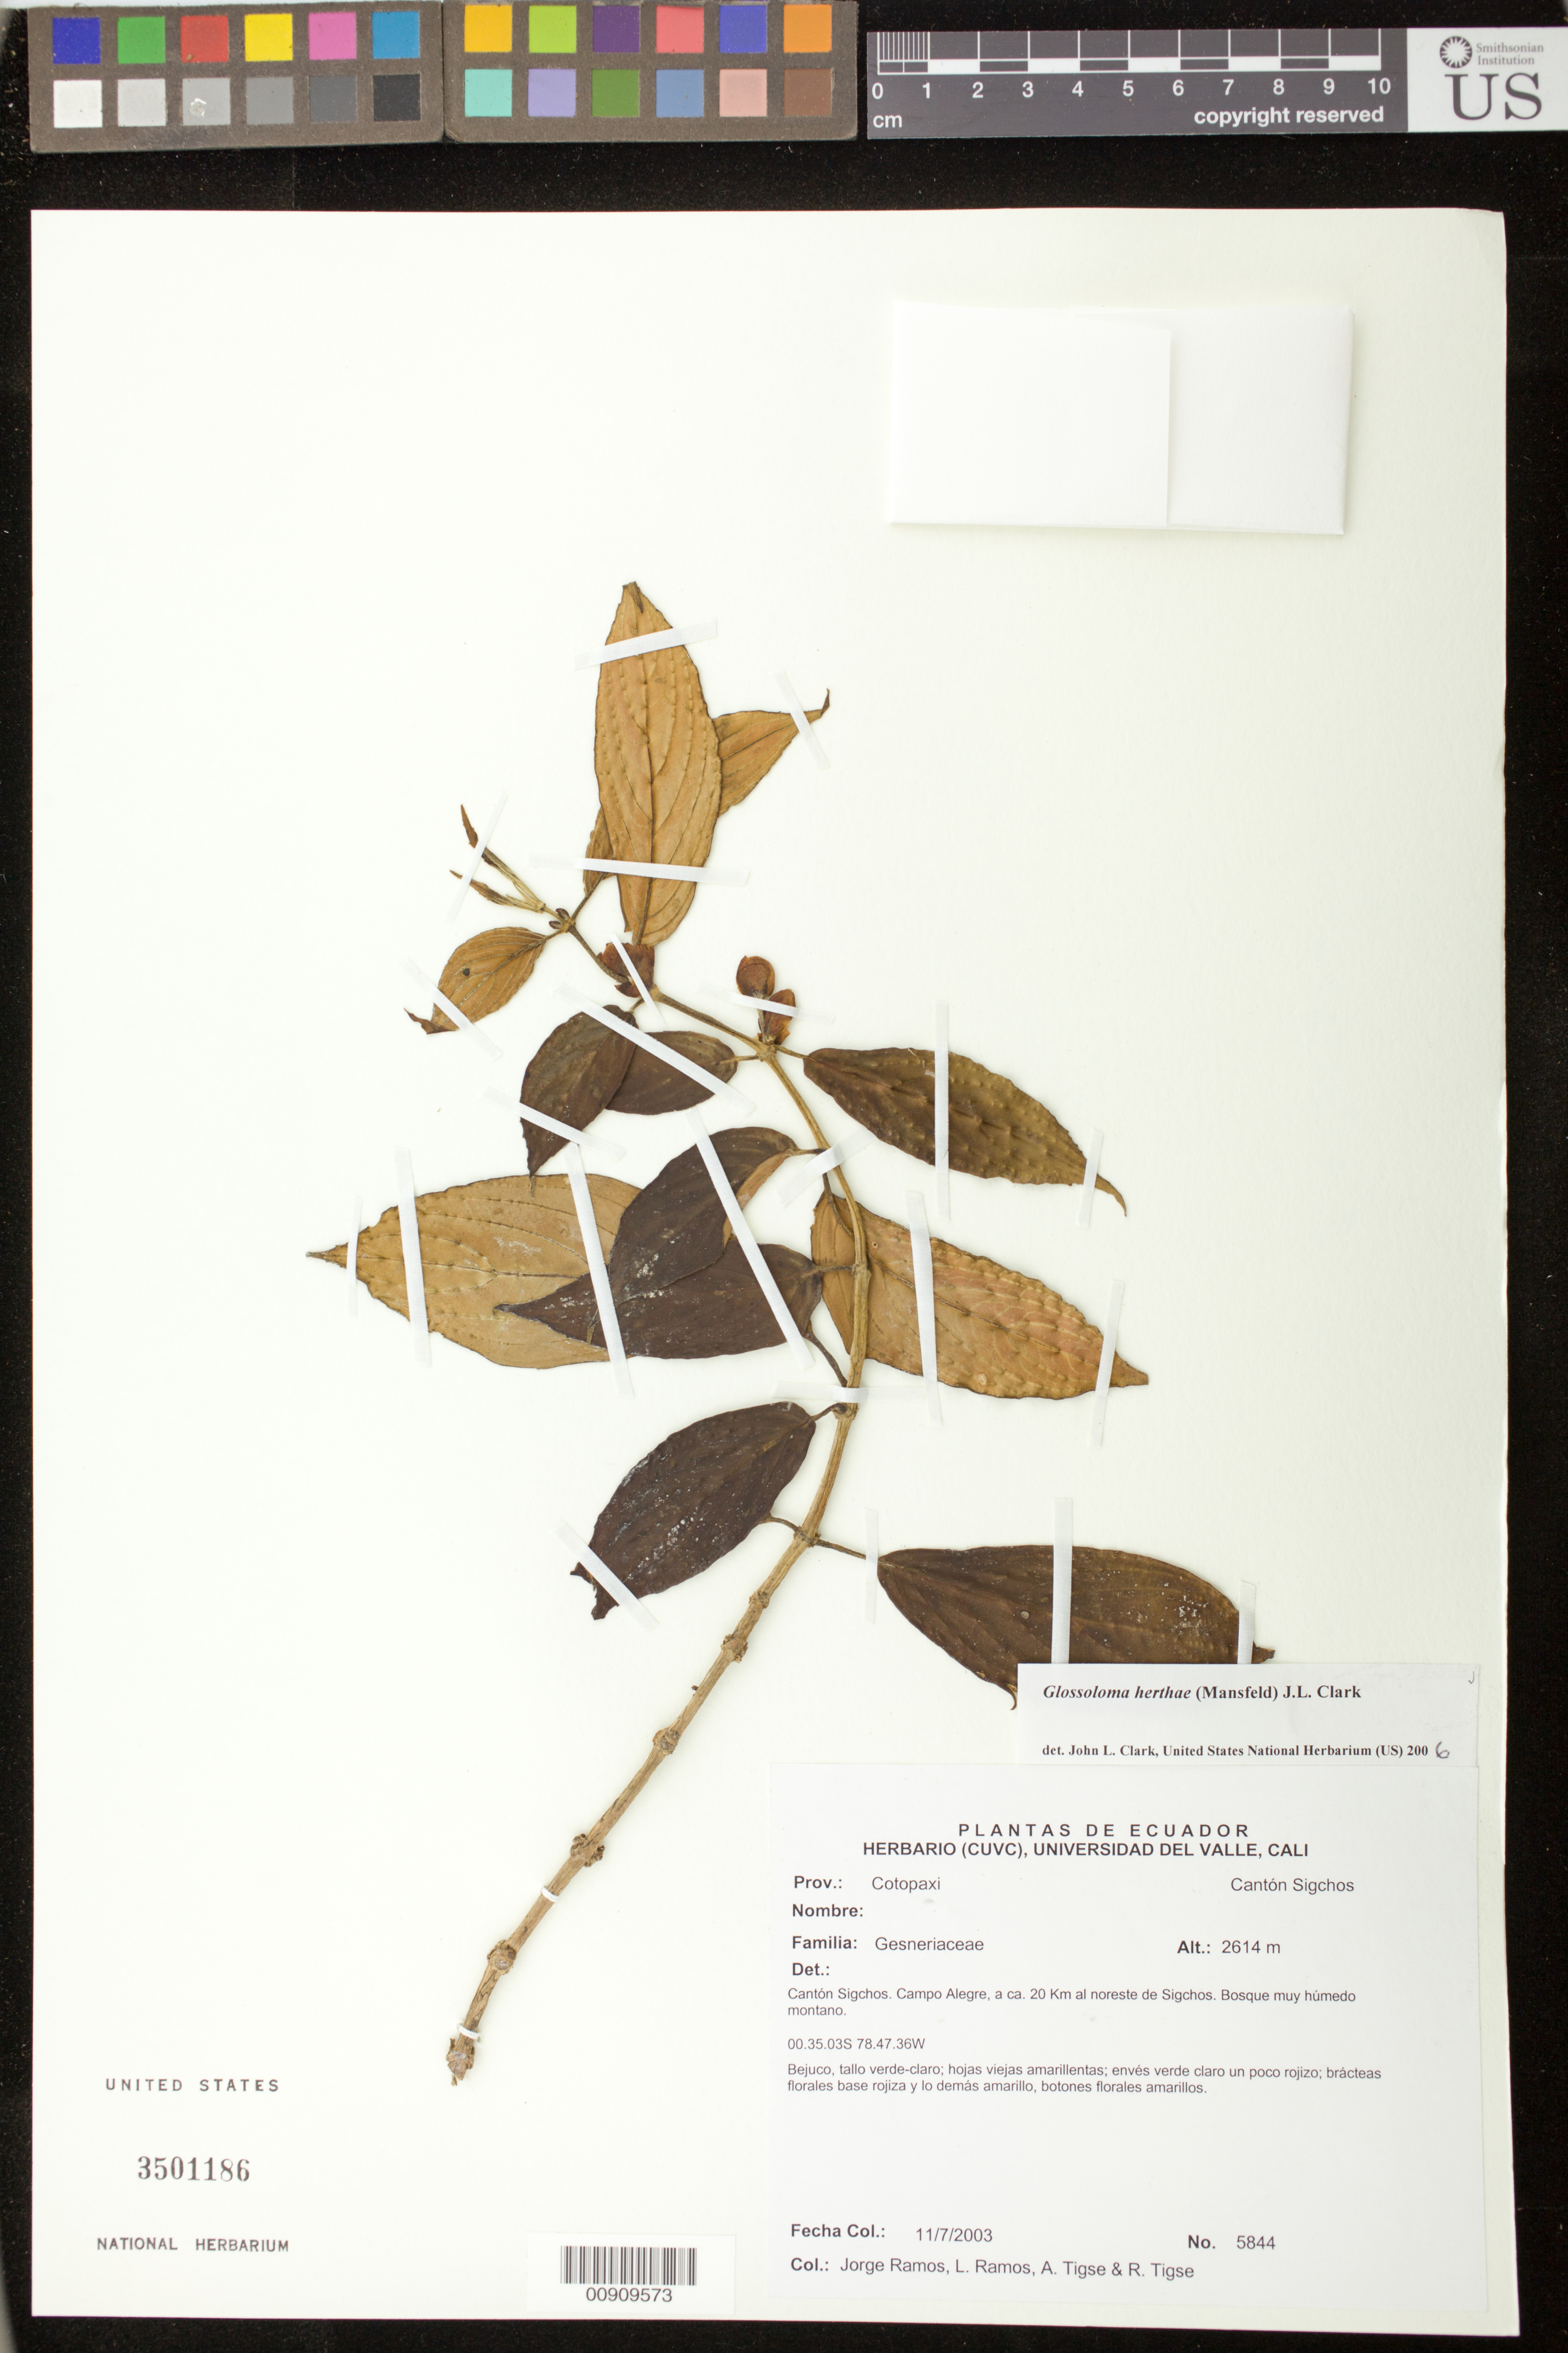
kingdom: Plantae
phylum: Tracheophyta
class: Magnoliopsida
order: Lamiales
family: Gesneriaceae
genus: Glossoloma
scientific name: Glossoloma herthae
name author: (Mansf.) J.L. Clark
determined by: Clark, J. L., (SEL), The Marie Selby Botanical Garden (UNITED STATES)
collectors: J. Ramos, L. Ramos, A. Tigse & R. Tigse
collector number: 5844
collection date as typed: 11 Jul 2003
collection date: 2003-07-11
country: Ecuador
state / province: Cotopaxi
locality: Cantón Sigchos. Campo Alegre, a ca. 20 km al noreste de Sigchos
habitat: Bosque muy húmedo montano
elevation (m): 2614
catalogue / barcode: US 3501186